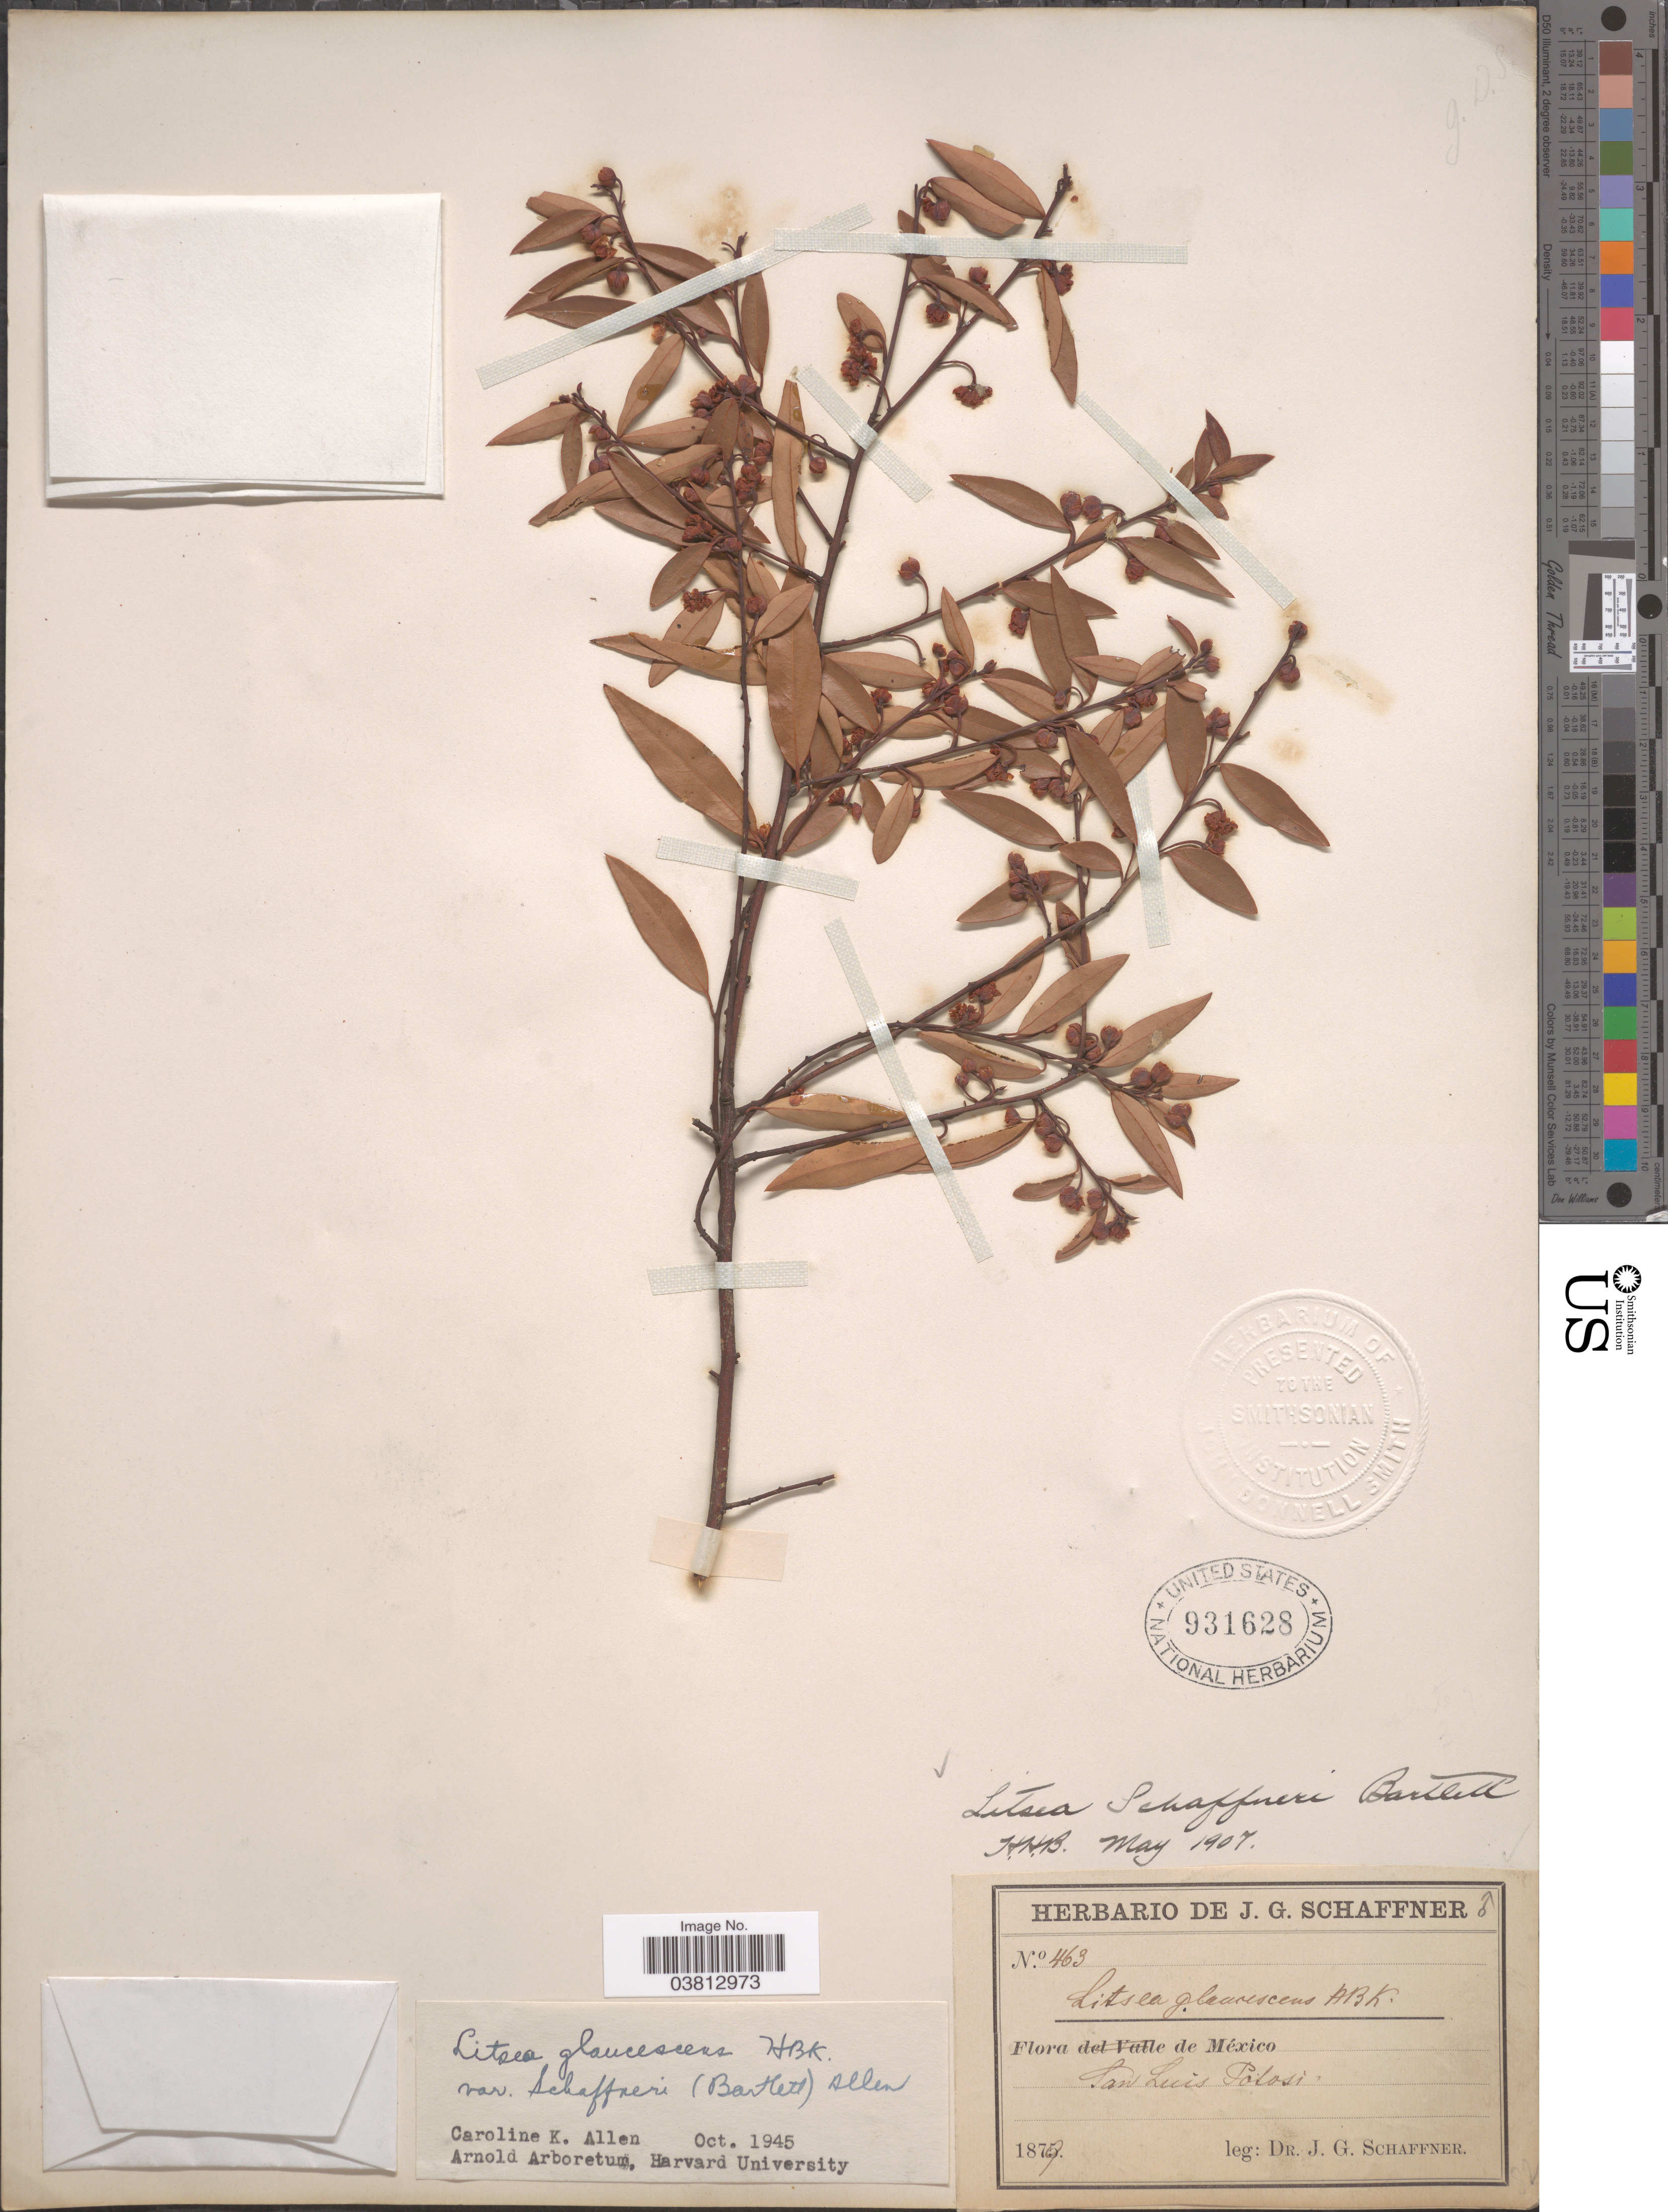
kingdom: Plantae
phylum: Tracheophyta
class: Magnoliopsida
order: Laurales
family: Lauraceae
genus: Litsea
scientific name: Litsea glaucescens var. schaffneri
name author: Kunth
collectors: J. G. Schaffner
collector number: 463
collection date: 1879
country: Mexico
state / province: San Luis Potosí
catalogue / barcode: US 931628